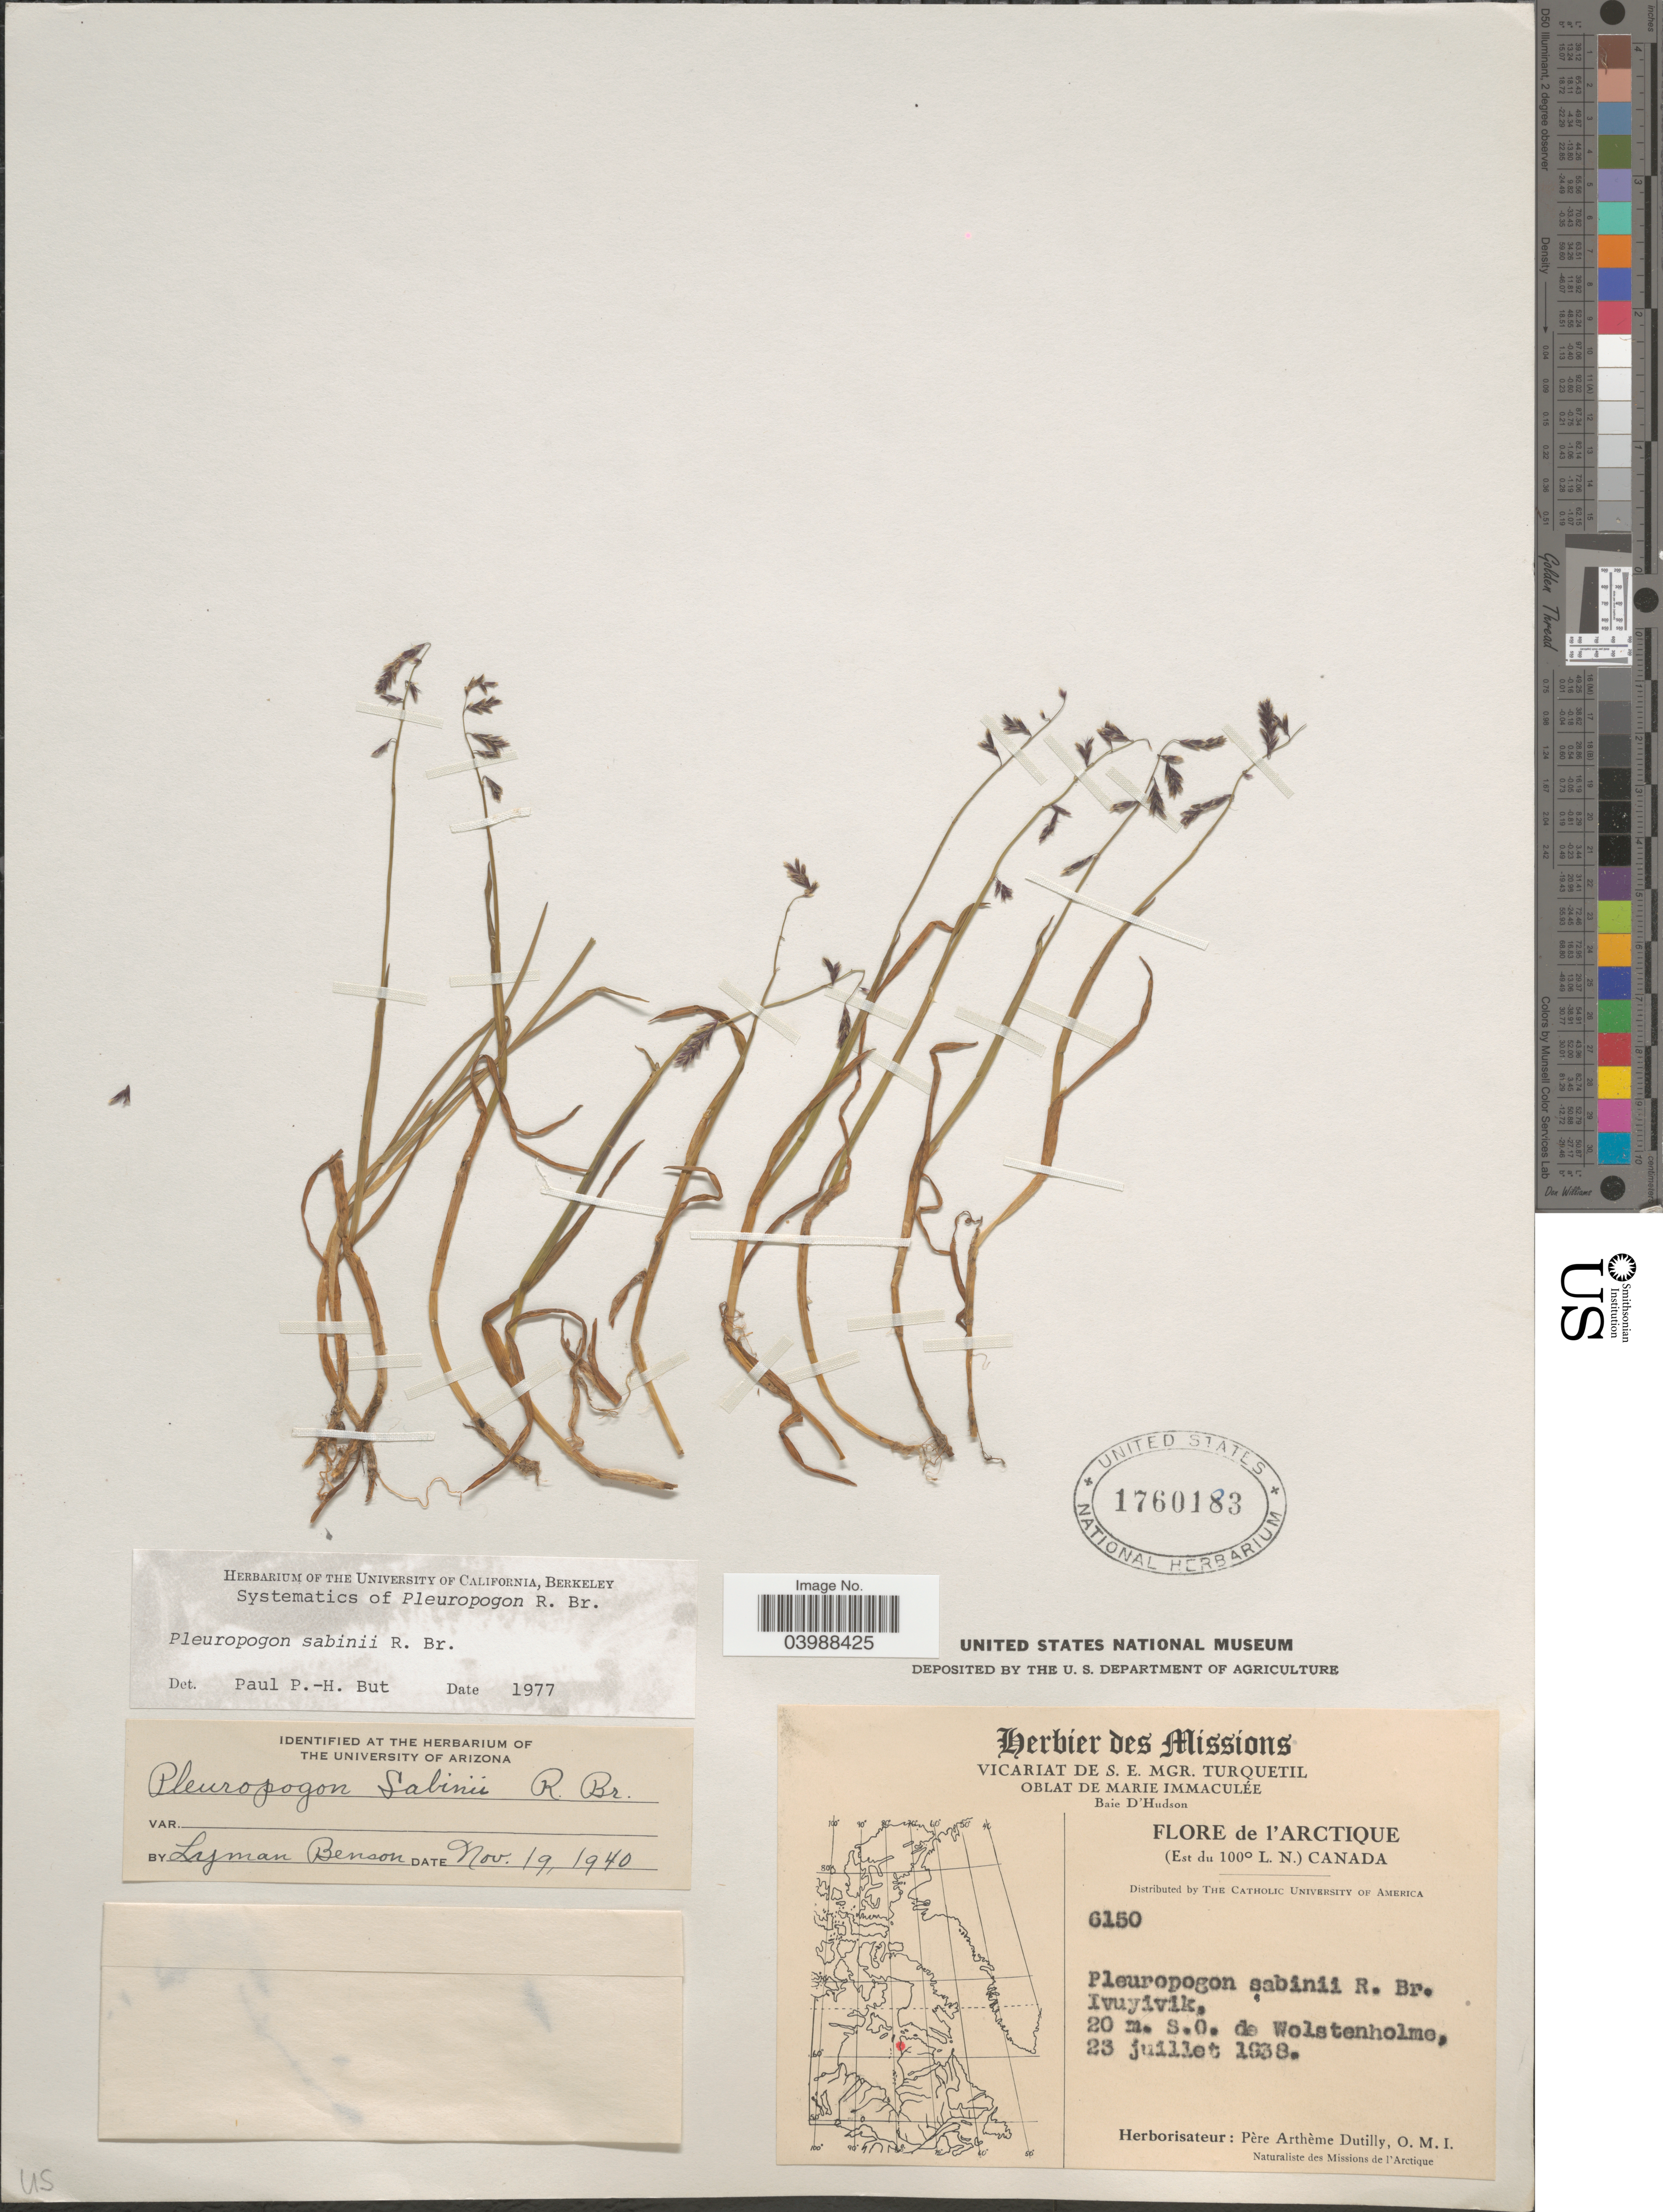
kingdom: Plantae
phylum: Tracheophyta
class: Liliopsida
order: Poales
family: Poaceae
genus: Pleuropogon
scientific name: Pleuropogon sabinei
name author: R. Br.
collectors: P. Dutilly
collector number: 6150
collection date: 1938-07-23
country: Canada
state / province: Quebec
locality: L'Arctique. Ivuyivik, 20 m. S.O. de Wolstenholme.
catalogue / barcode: US 1760183